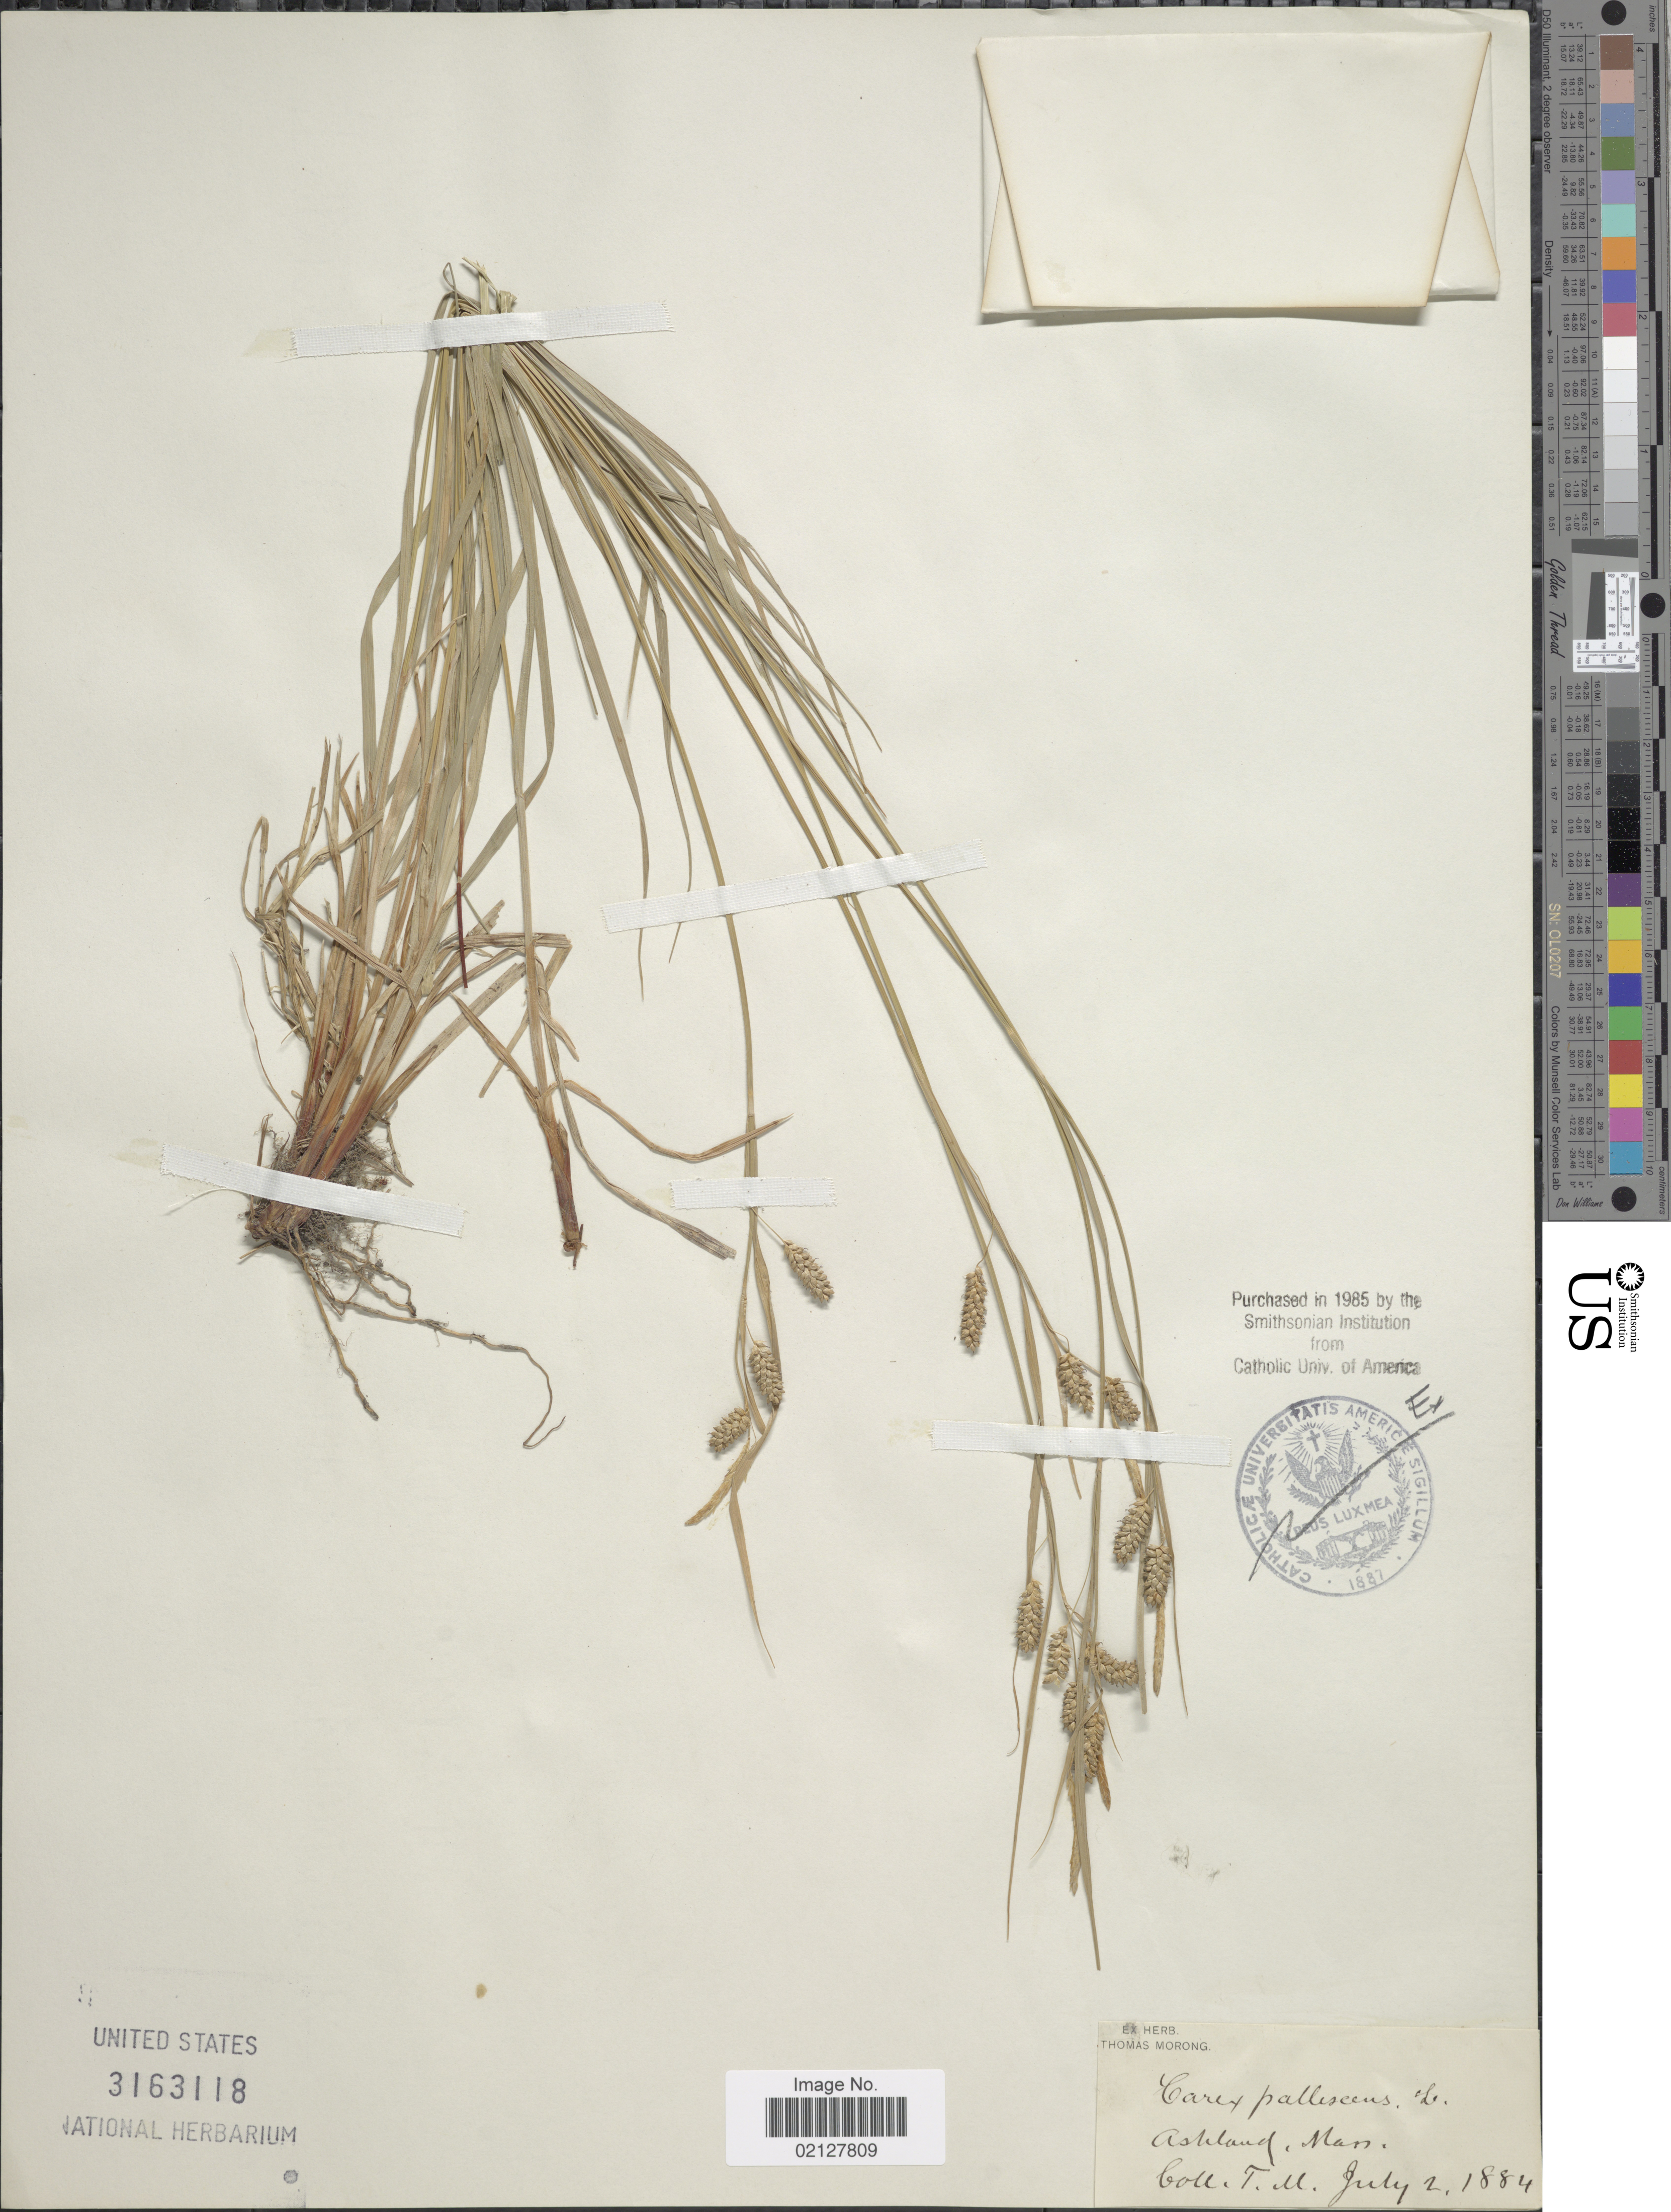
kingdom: Plantae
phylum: Tracheophyta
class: Liliopsida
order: Poales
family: Cyperaceae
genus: Carex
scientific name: Carex pallescens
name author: L.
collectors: ex herb. T. Morong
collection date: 1884-07-02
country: United States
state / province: Massachusetts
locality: Ashland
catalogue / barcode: US 3163118